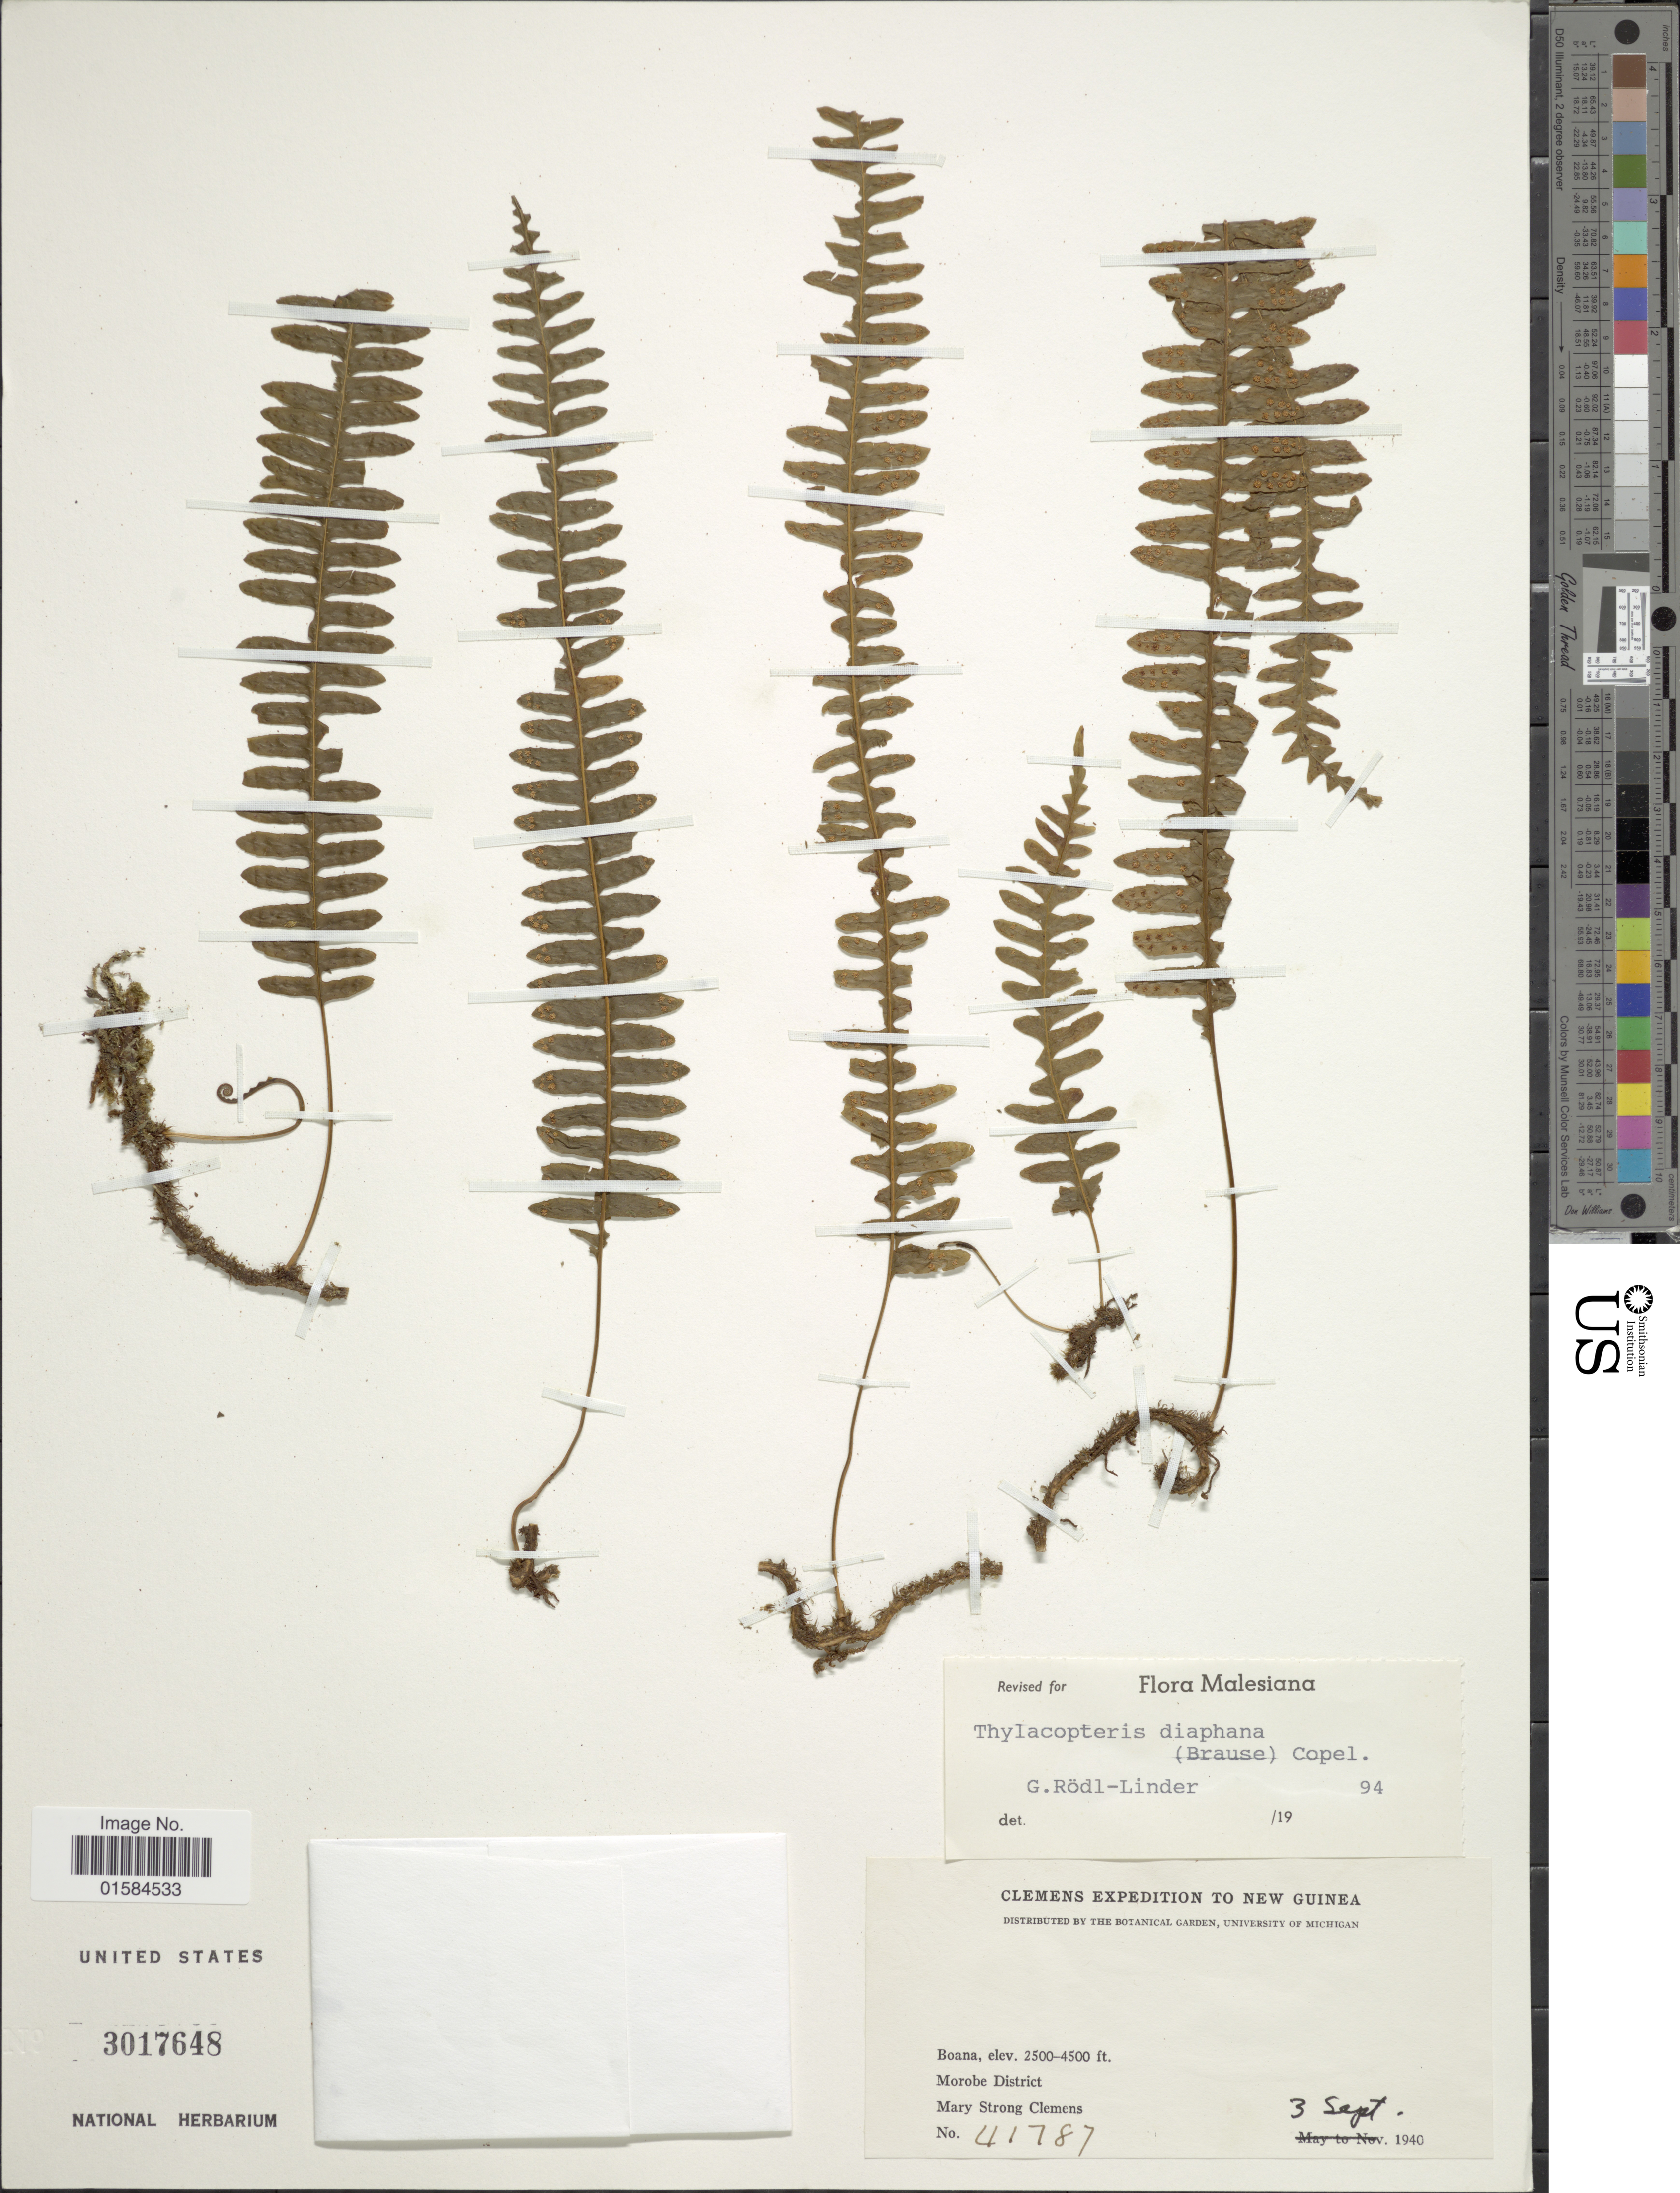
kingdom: Plantae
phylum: Tracheophyta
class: Polypodiopsida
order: Polypodiales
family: Polypodiaceae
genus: Thylacopteris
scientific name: Thylacopteris diaphana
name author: (Brause) Copel.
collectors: M. S. Clemens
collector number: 41787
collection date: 1940-09-03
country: Papua New Guinea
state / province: Morobe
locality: New Guinea, Boana, Morobe District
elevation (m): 762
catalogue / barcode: US 3017648